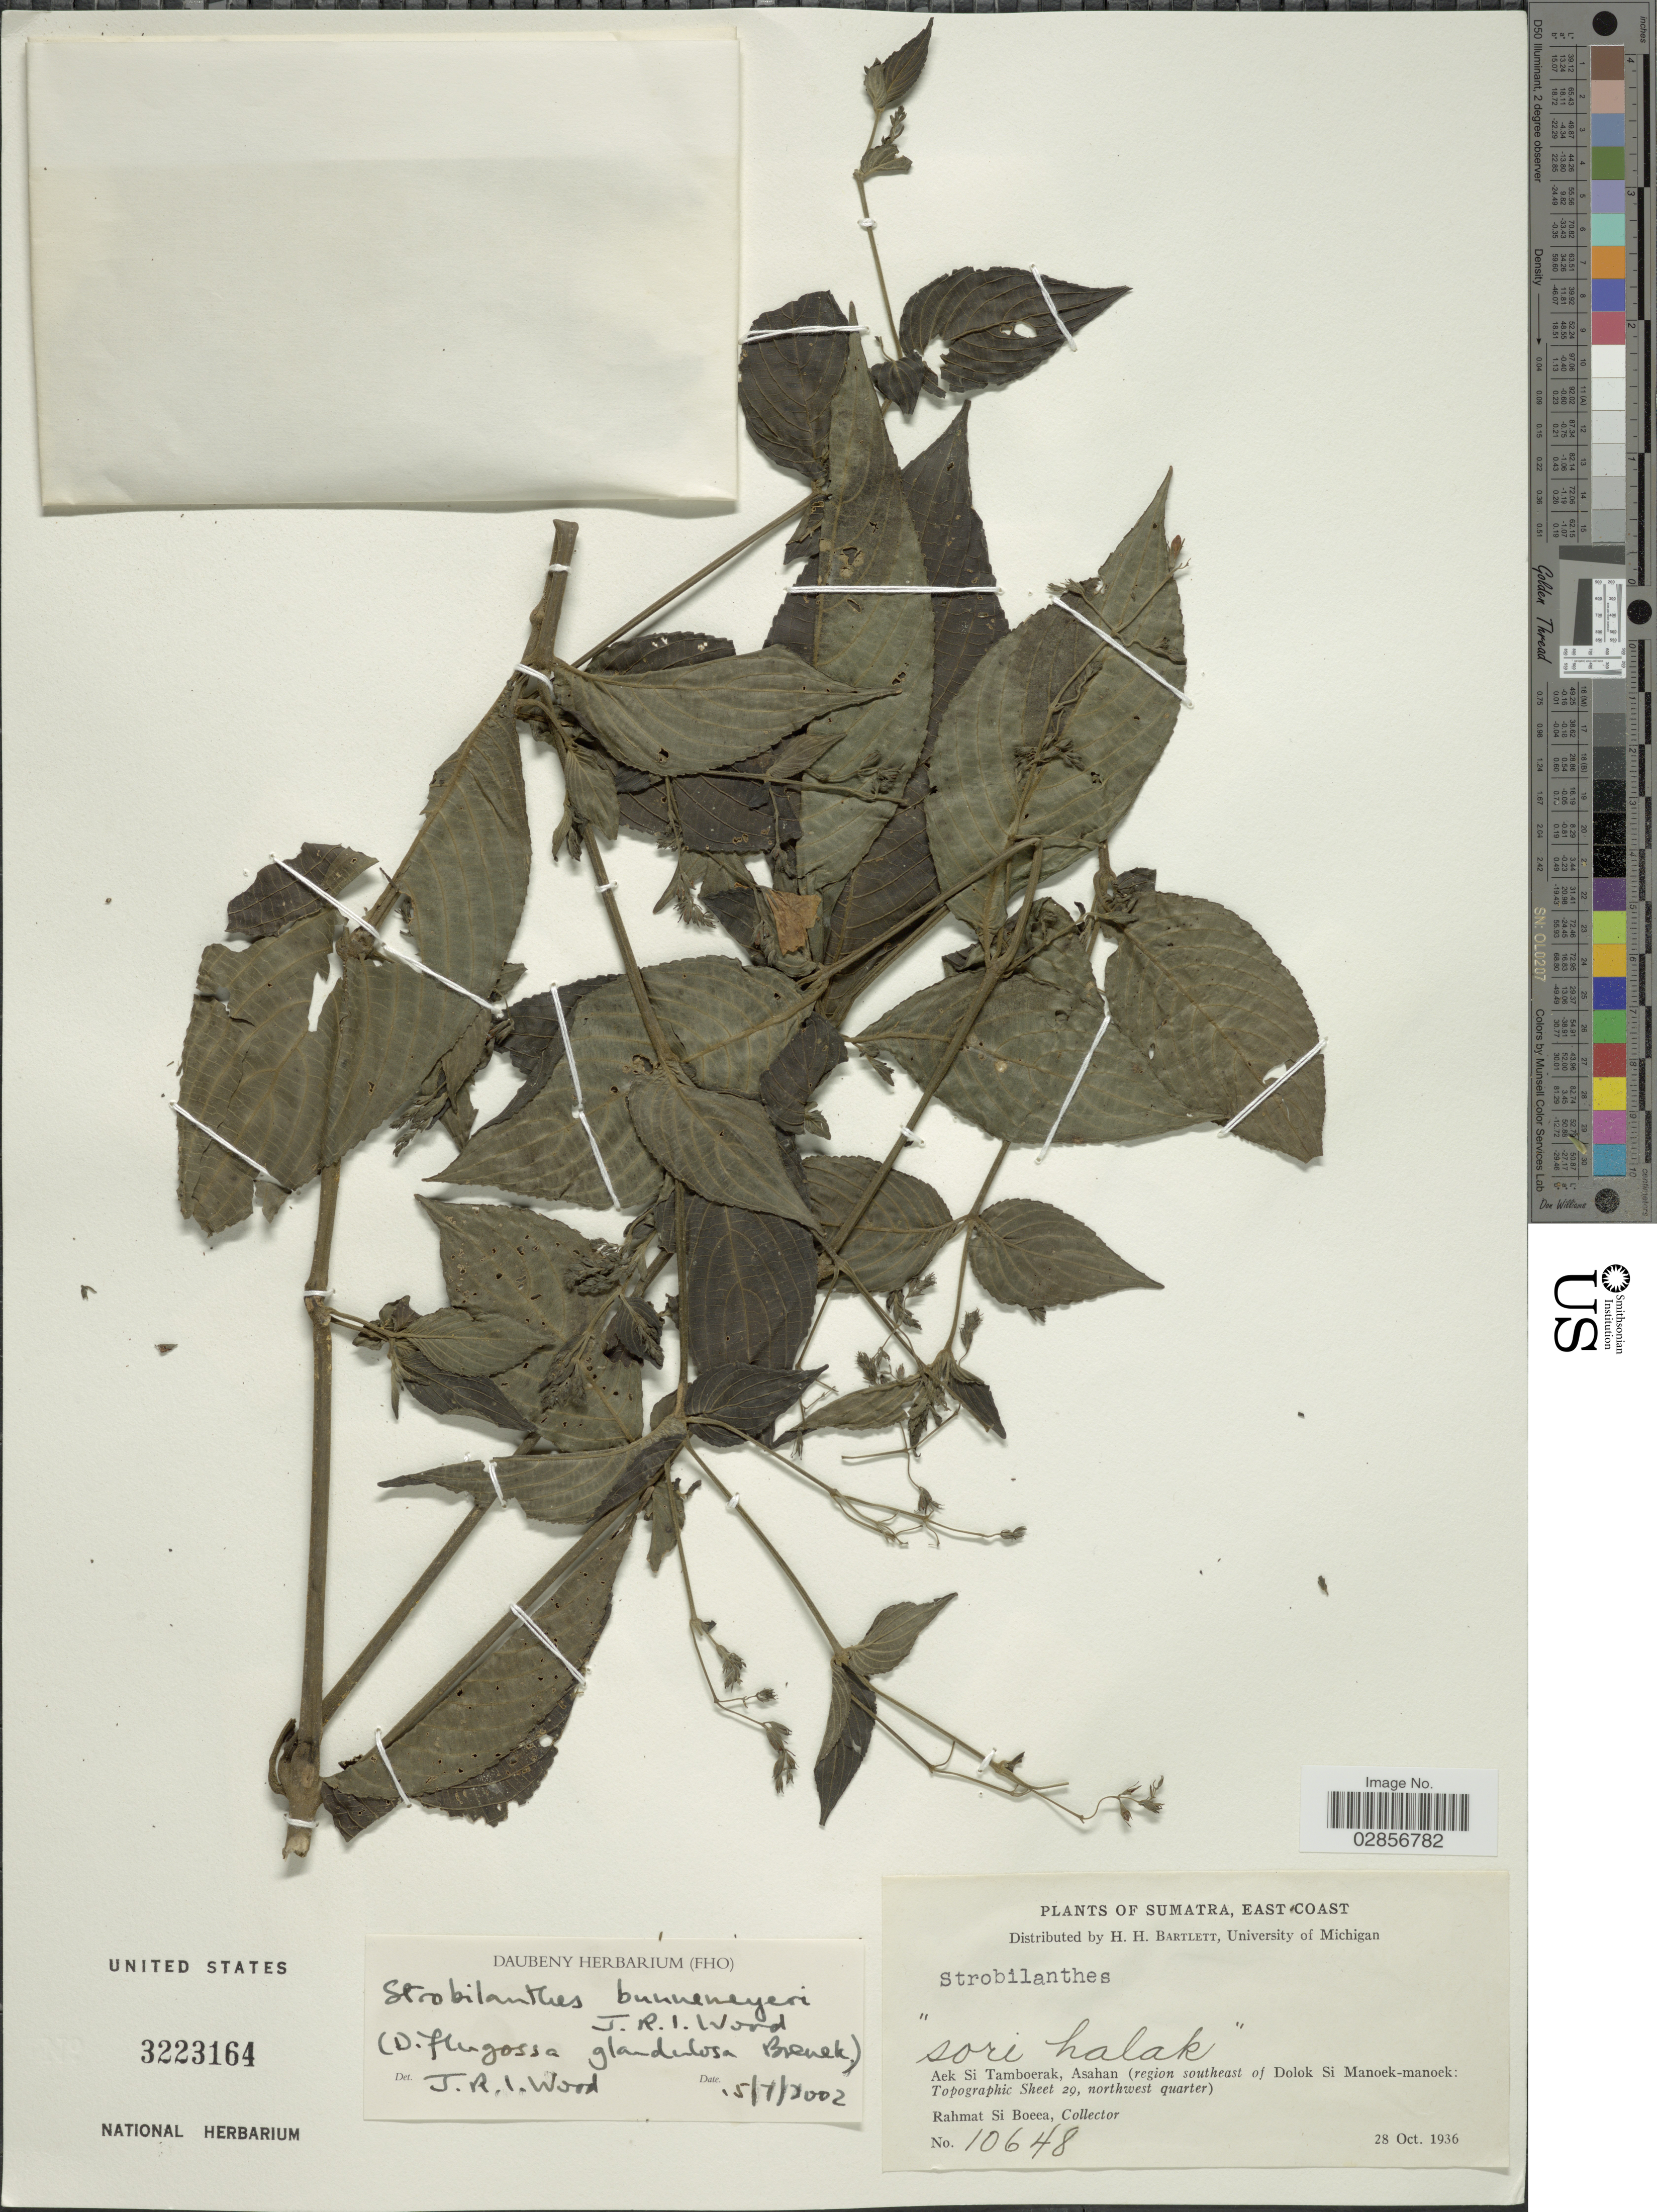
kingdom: Plantae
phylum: Tracheophyta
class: Magnoliopsida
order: Lamiales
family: Acanthaceae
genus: Strobilanthes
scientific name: Strobilanthes bunnemeyeri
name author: J.R.I. Wood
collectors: Rahmat Si Boeea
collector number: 10648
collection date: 1936-10-28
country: Indonesia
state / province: Sumatra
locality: East Coast. Aek Si Tamboerak, Asahan (region southeast of Dolok Si Manoek-manoek: Topographic Sheet 29, northwest quarter).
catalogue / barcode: US 3223164